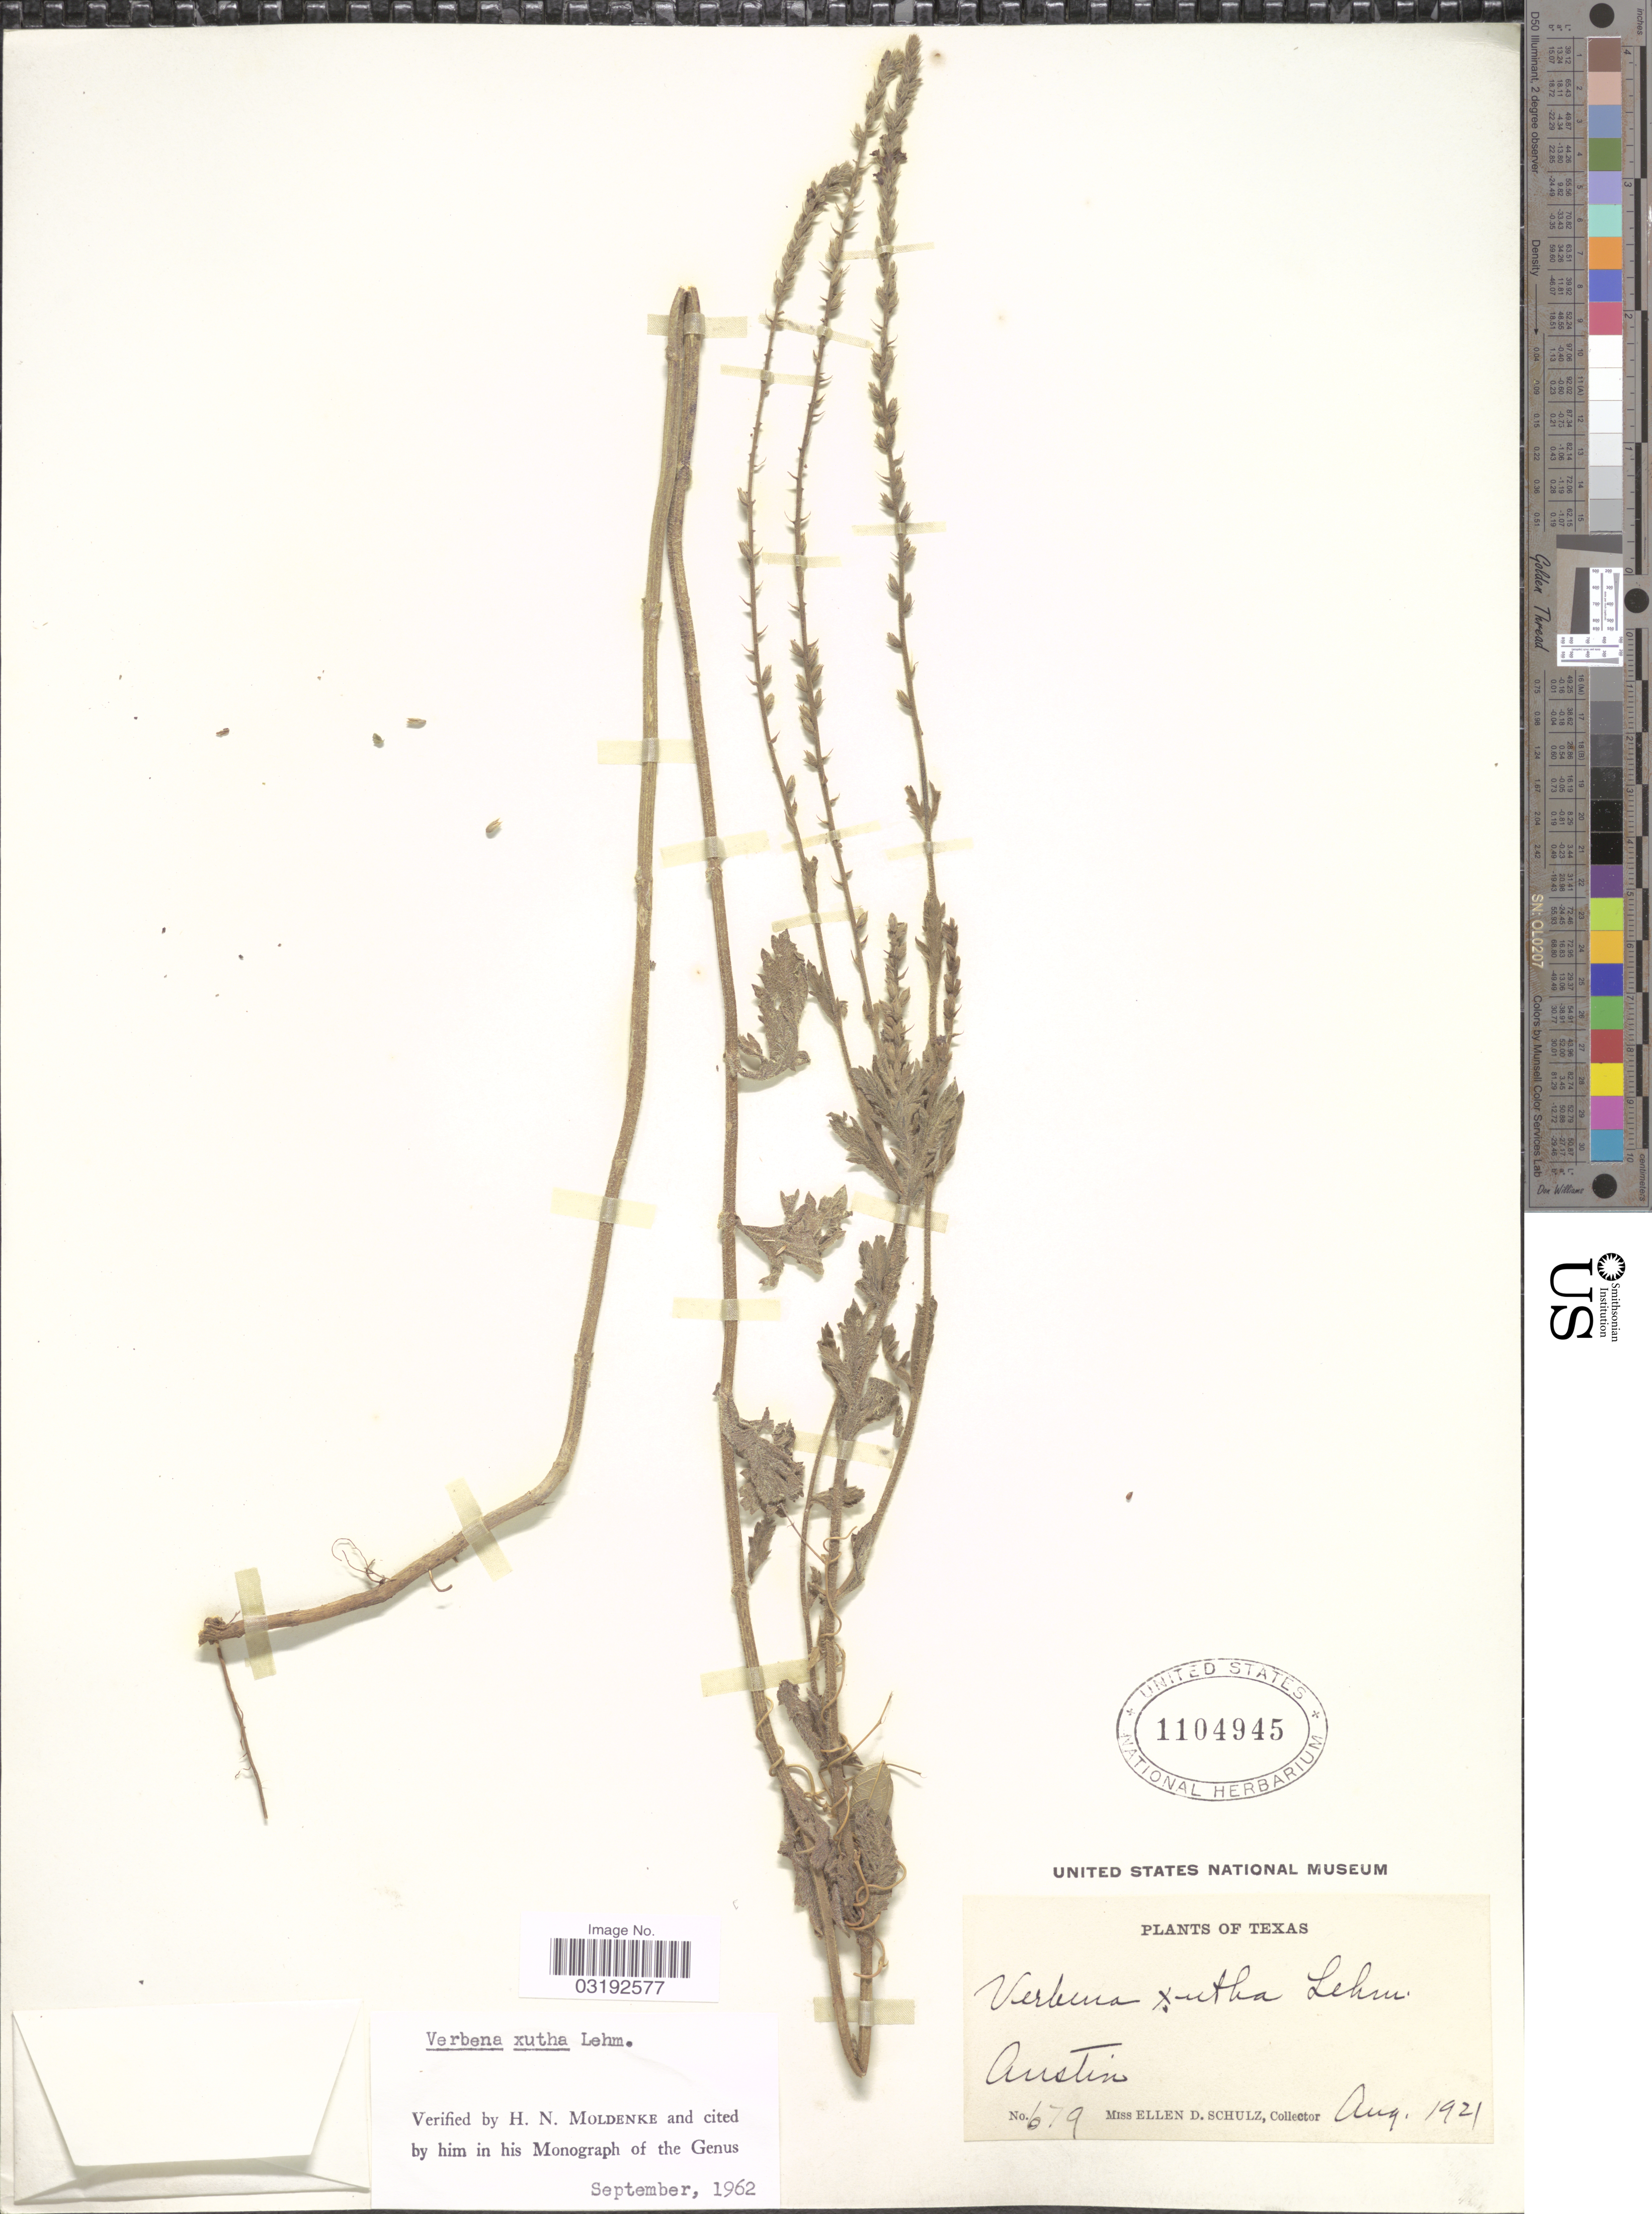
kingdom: Plantae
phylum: Tracheophyta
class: Magnoliopsida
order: Lamiales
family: Verbenaceae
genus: Verbena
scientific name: Verbena xutha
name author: Lehm.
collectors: E. D. Schulz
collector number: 679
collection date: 1921-08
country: United States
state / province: Texas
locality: Austin.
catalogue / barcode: US 1104945